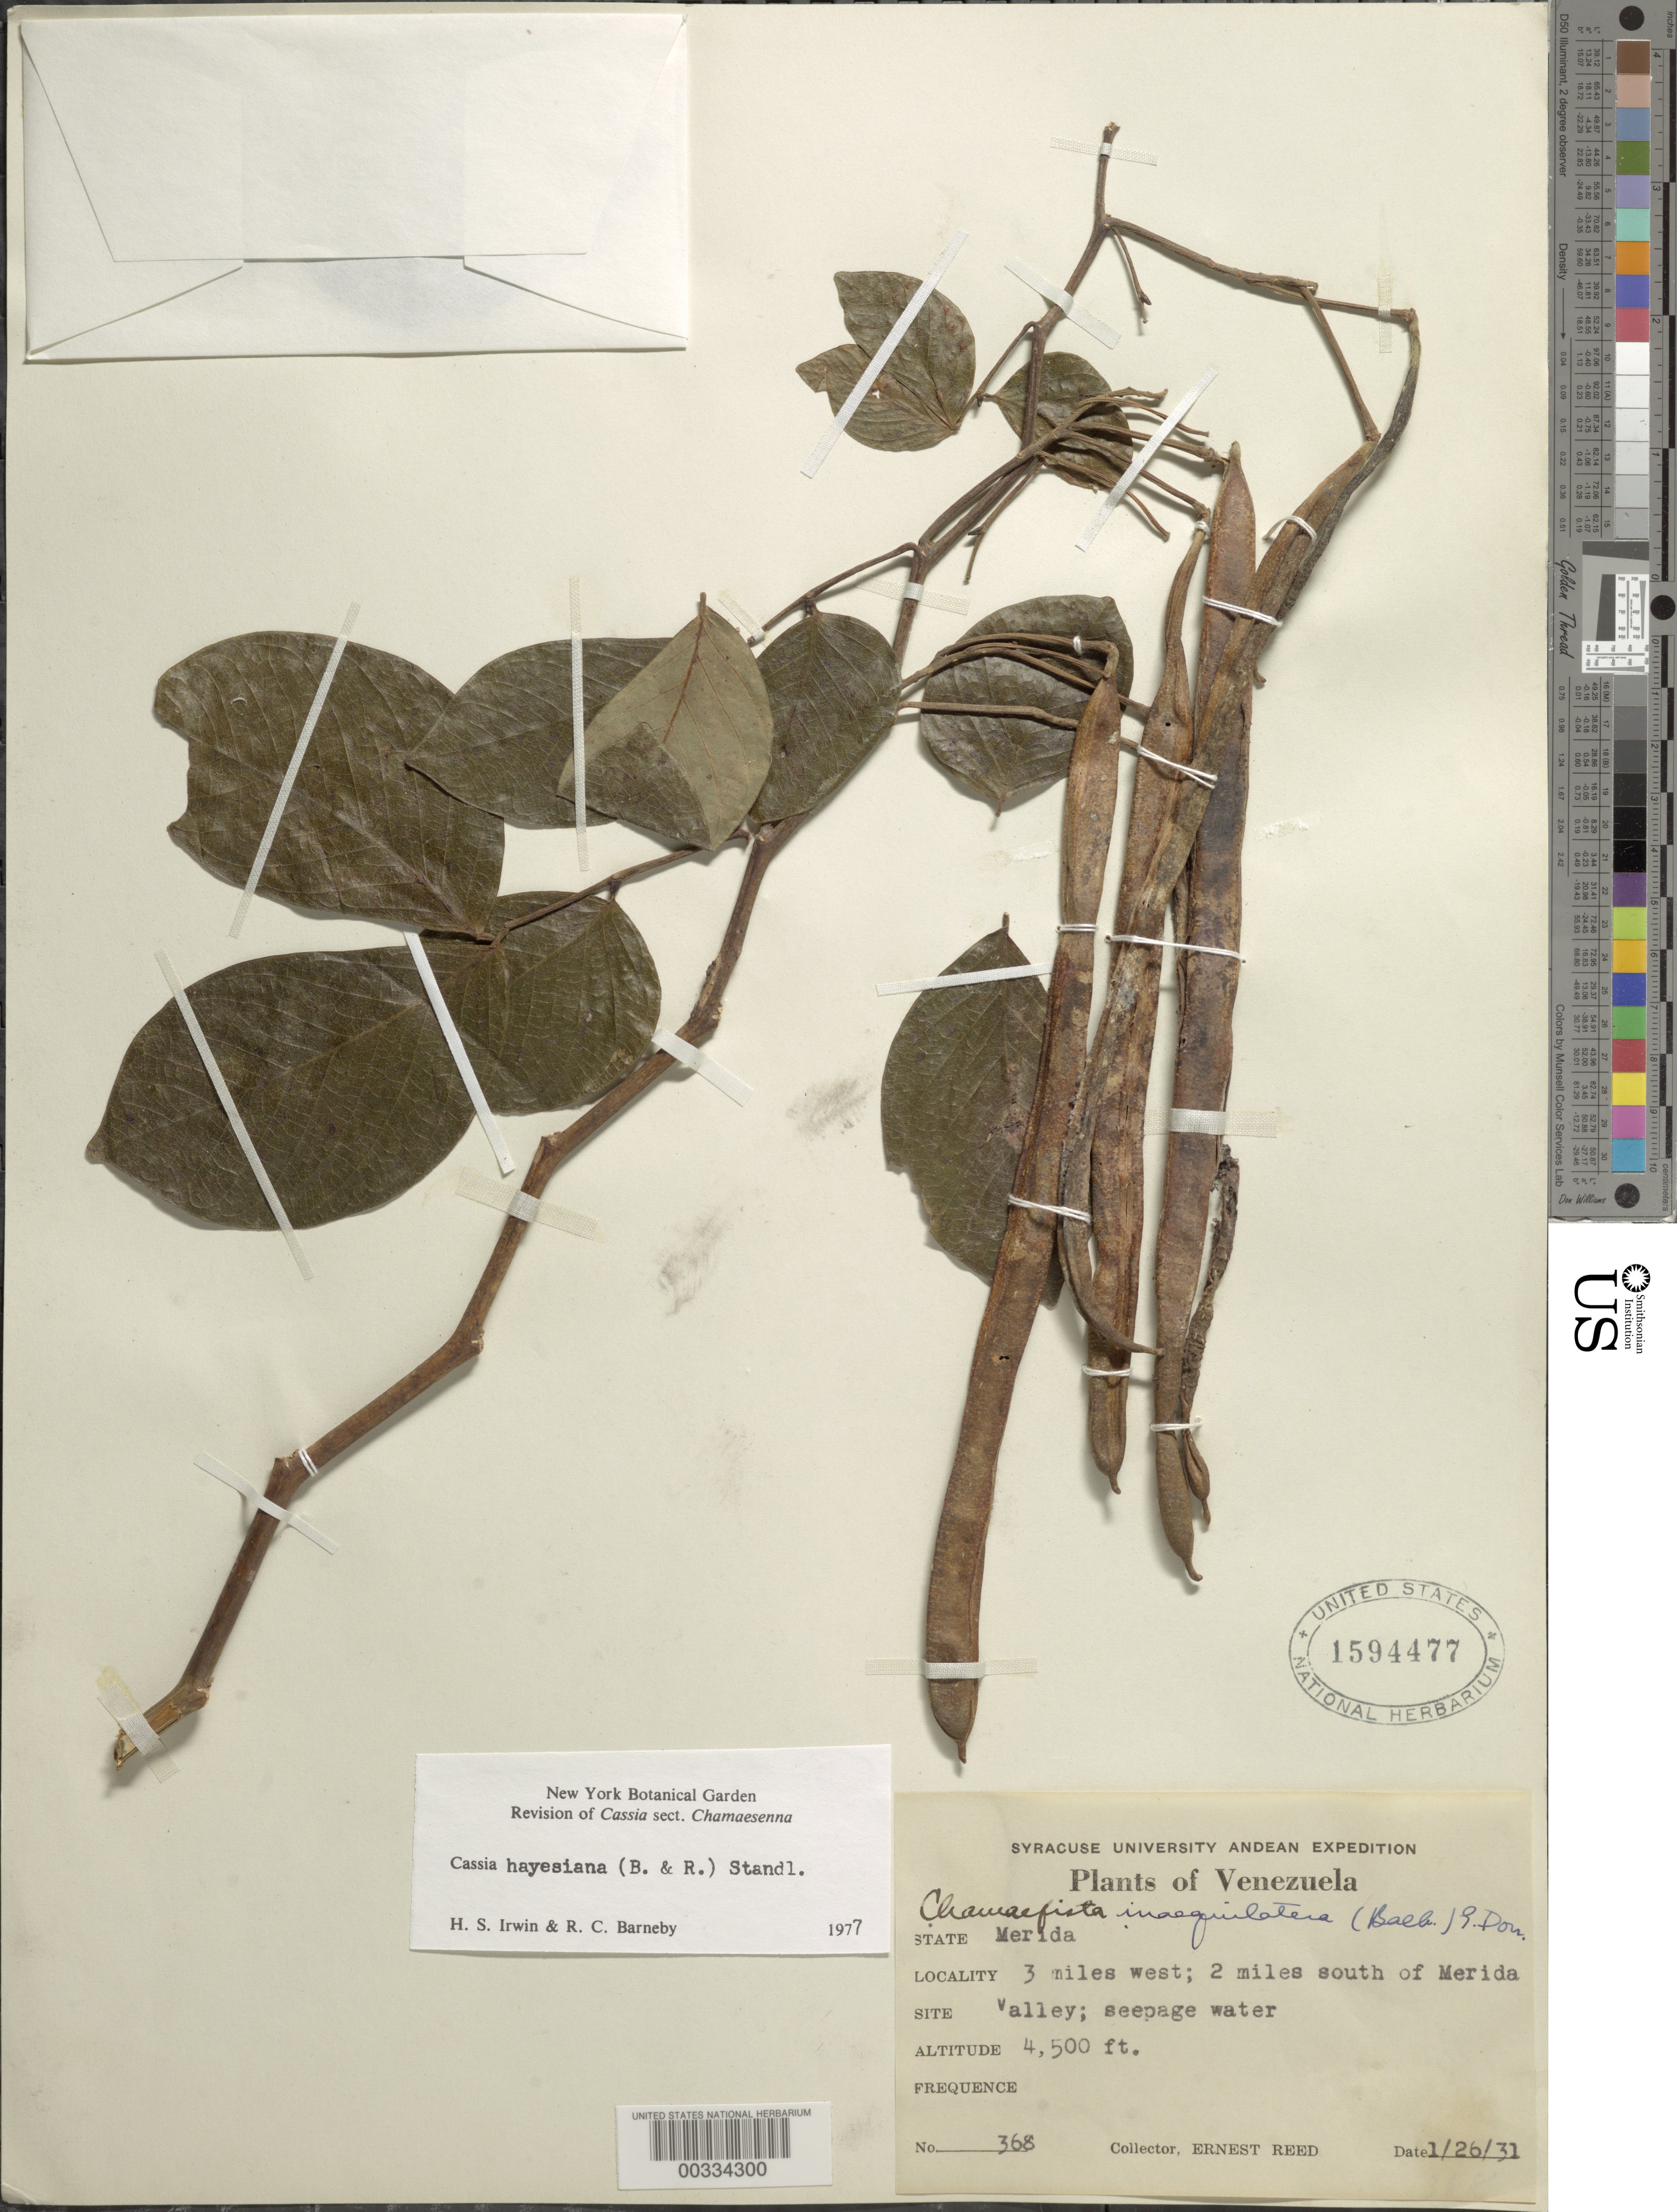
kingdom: Plantae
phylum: Tracheophyta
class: Magnoliopsida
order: Fabales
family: Fabaceae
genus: Senna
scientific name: Senna hayesiana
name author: (Britton & Rose) H.S. Irwin & Barneby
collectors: E. Reed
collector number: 368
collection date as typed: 26 Jan 1931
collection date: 1931-01-26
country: Venezuela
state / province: Mérida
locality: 3 mi w; 2 mi s of merida valley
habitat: Seepage water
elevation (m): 1372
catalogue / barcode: US 1594477